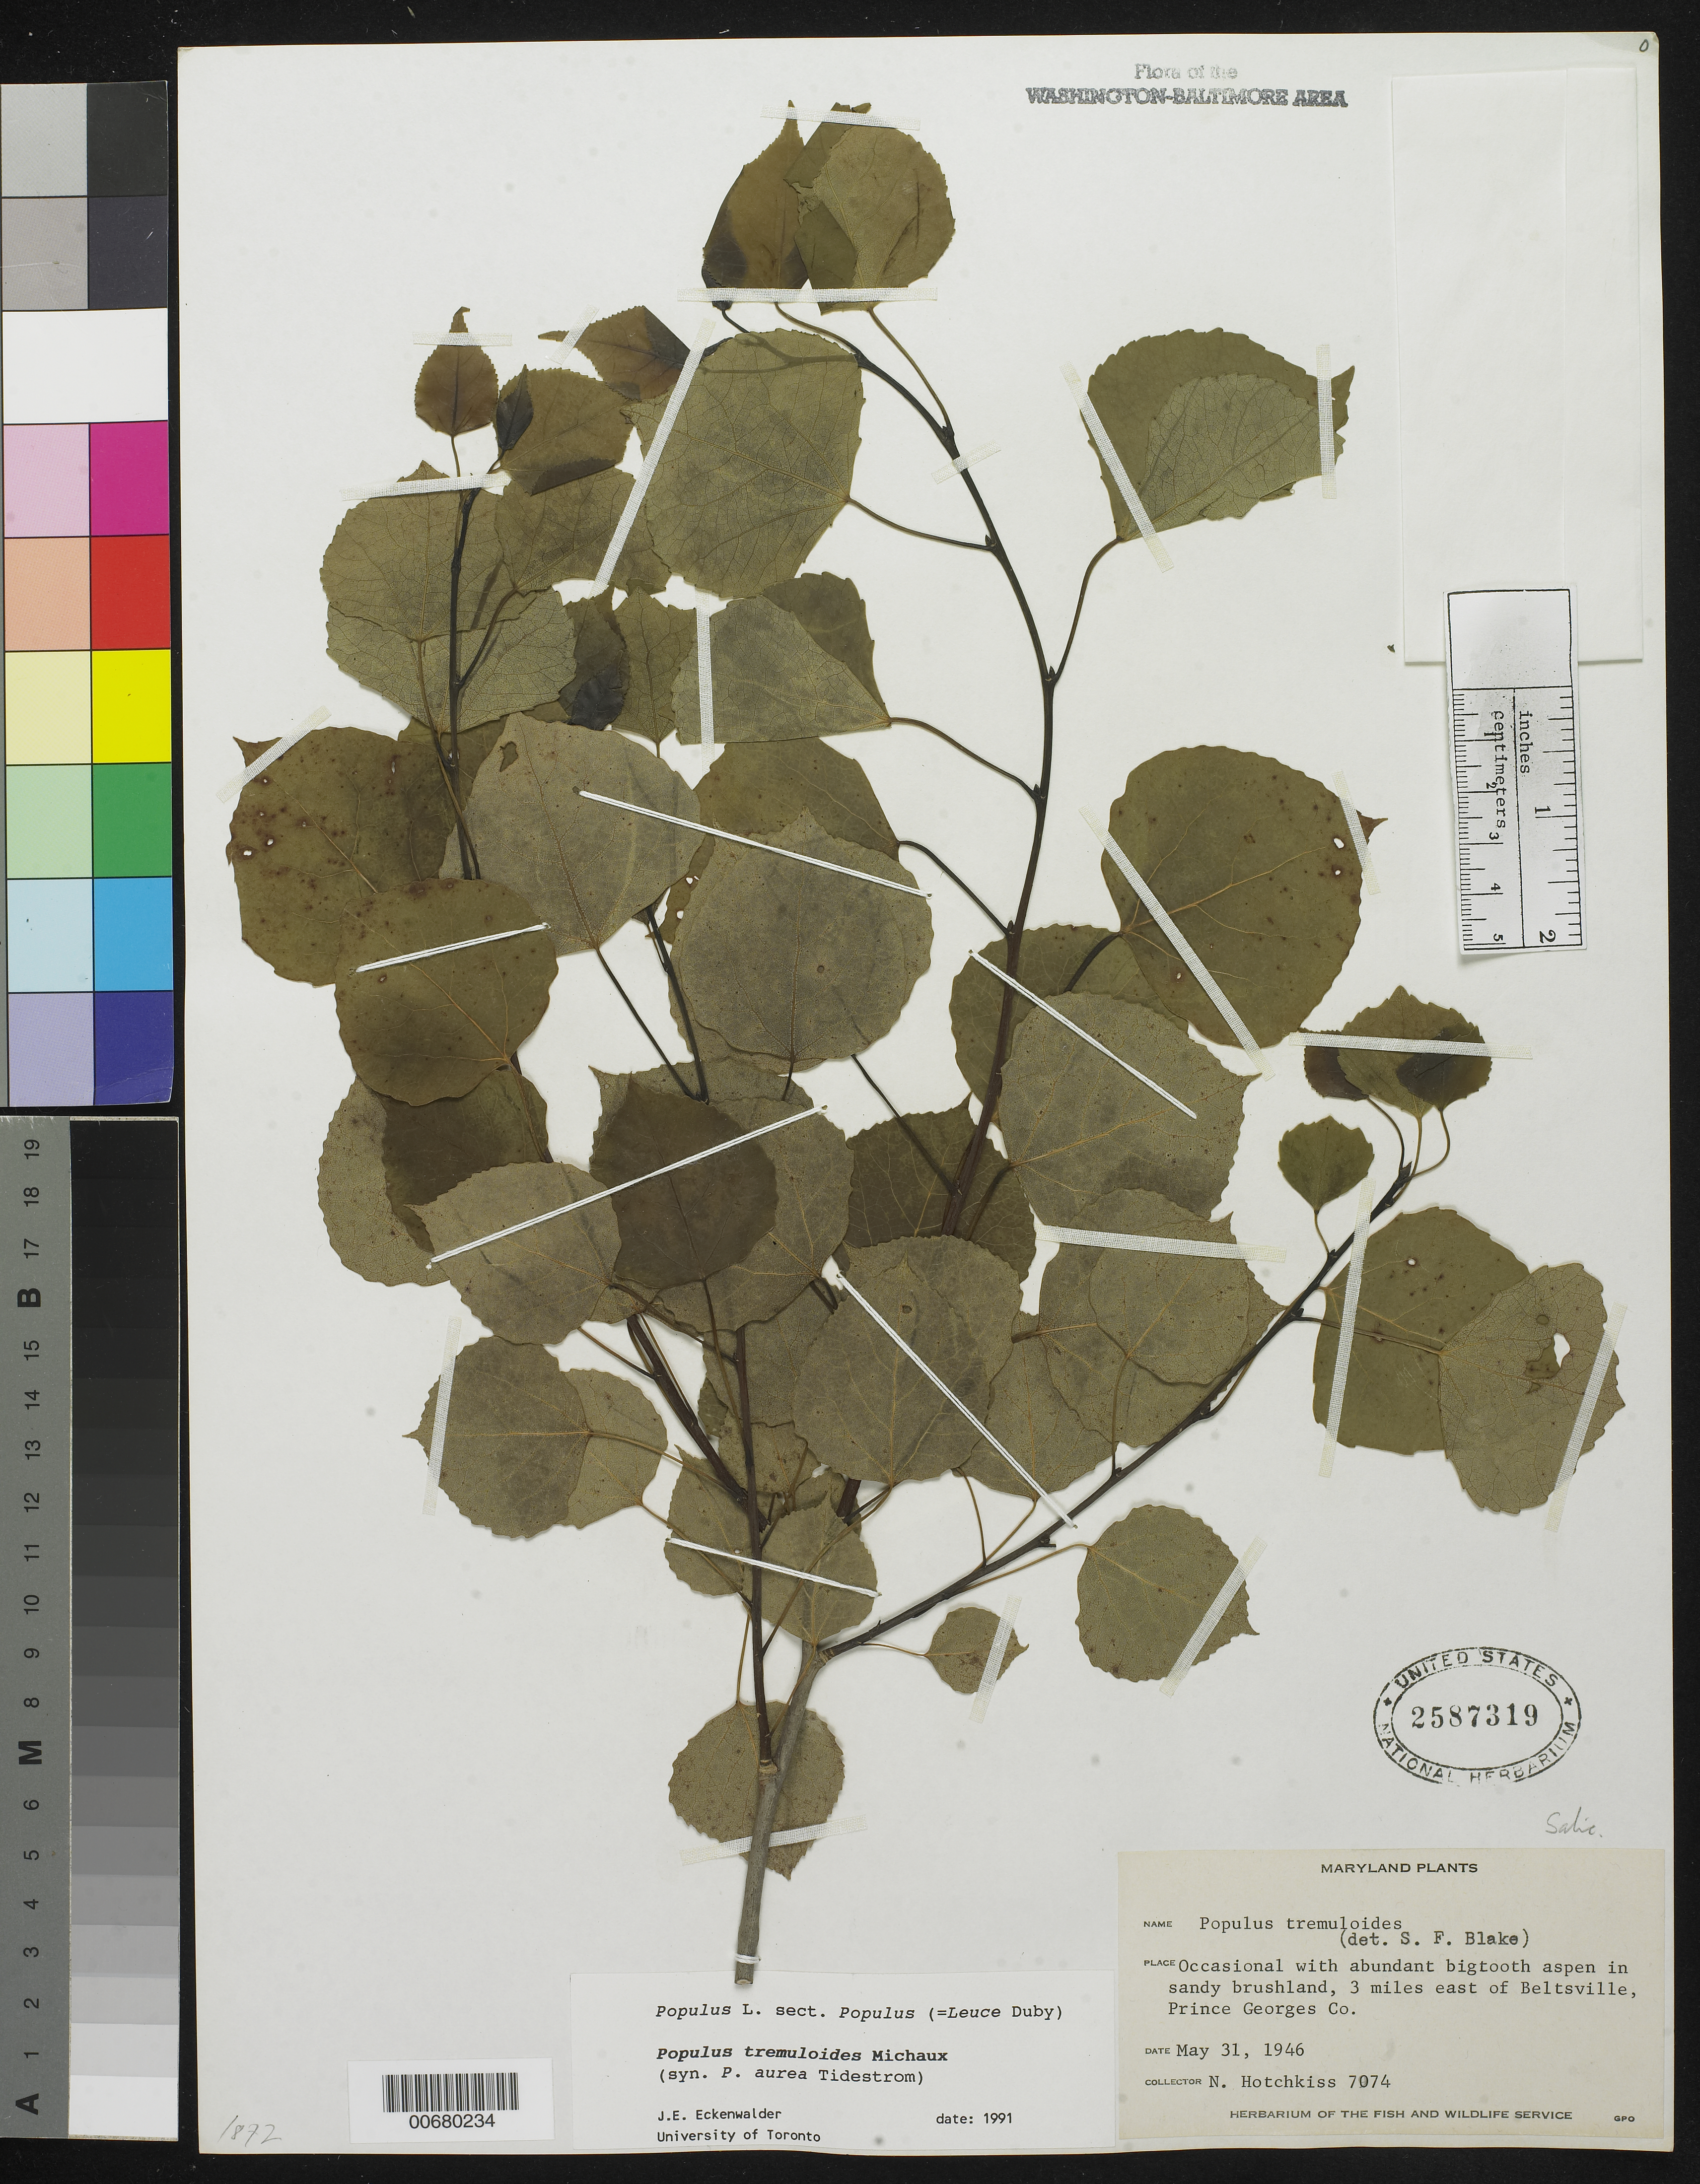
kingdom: Plantae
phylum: Tracheophyta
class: Magnoliopsida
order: Malpighiales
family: Salicaceae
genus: Populus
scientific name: Populus tremuloides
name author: Michx.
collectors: N. Hotchkiss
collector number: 7074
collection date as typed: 31 May 1946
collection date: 1946-05-31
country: United States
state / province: Maryland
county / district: Prince George's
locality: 3 miles e. of Beltsville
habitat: Occasional with abundant bigtooth aspen in sandy brushland.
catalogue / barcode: US 2587319